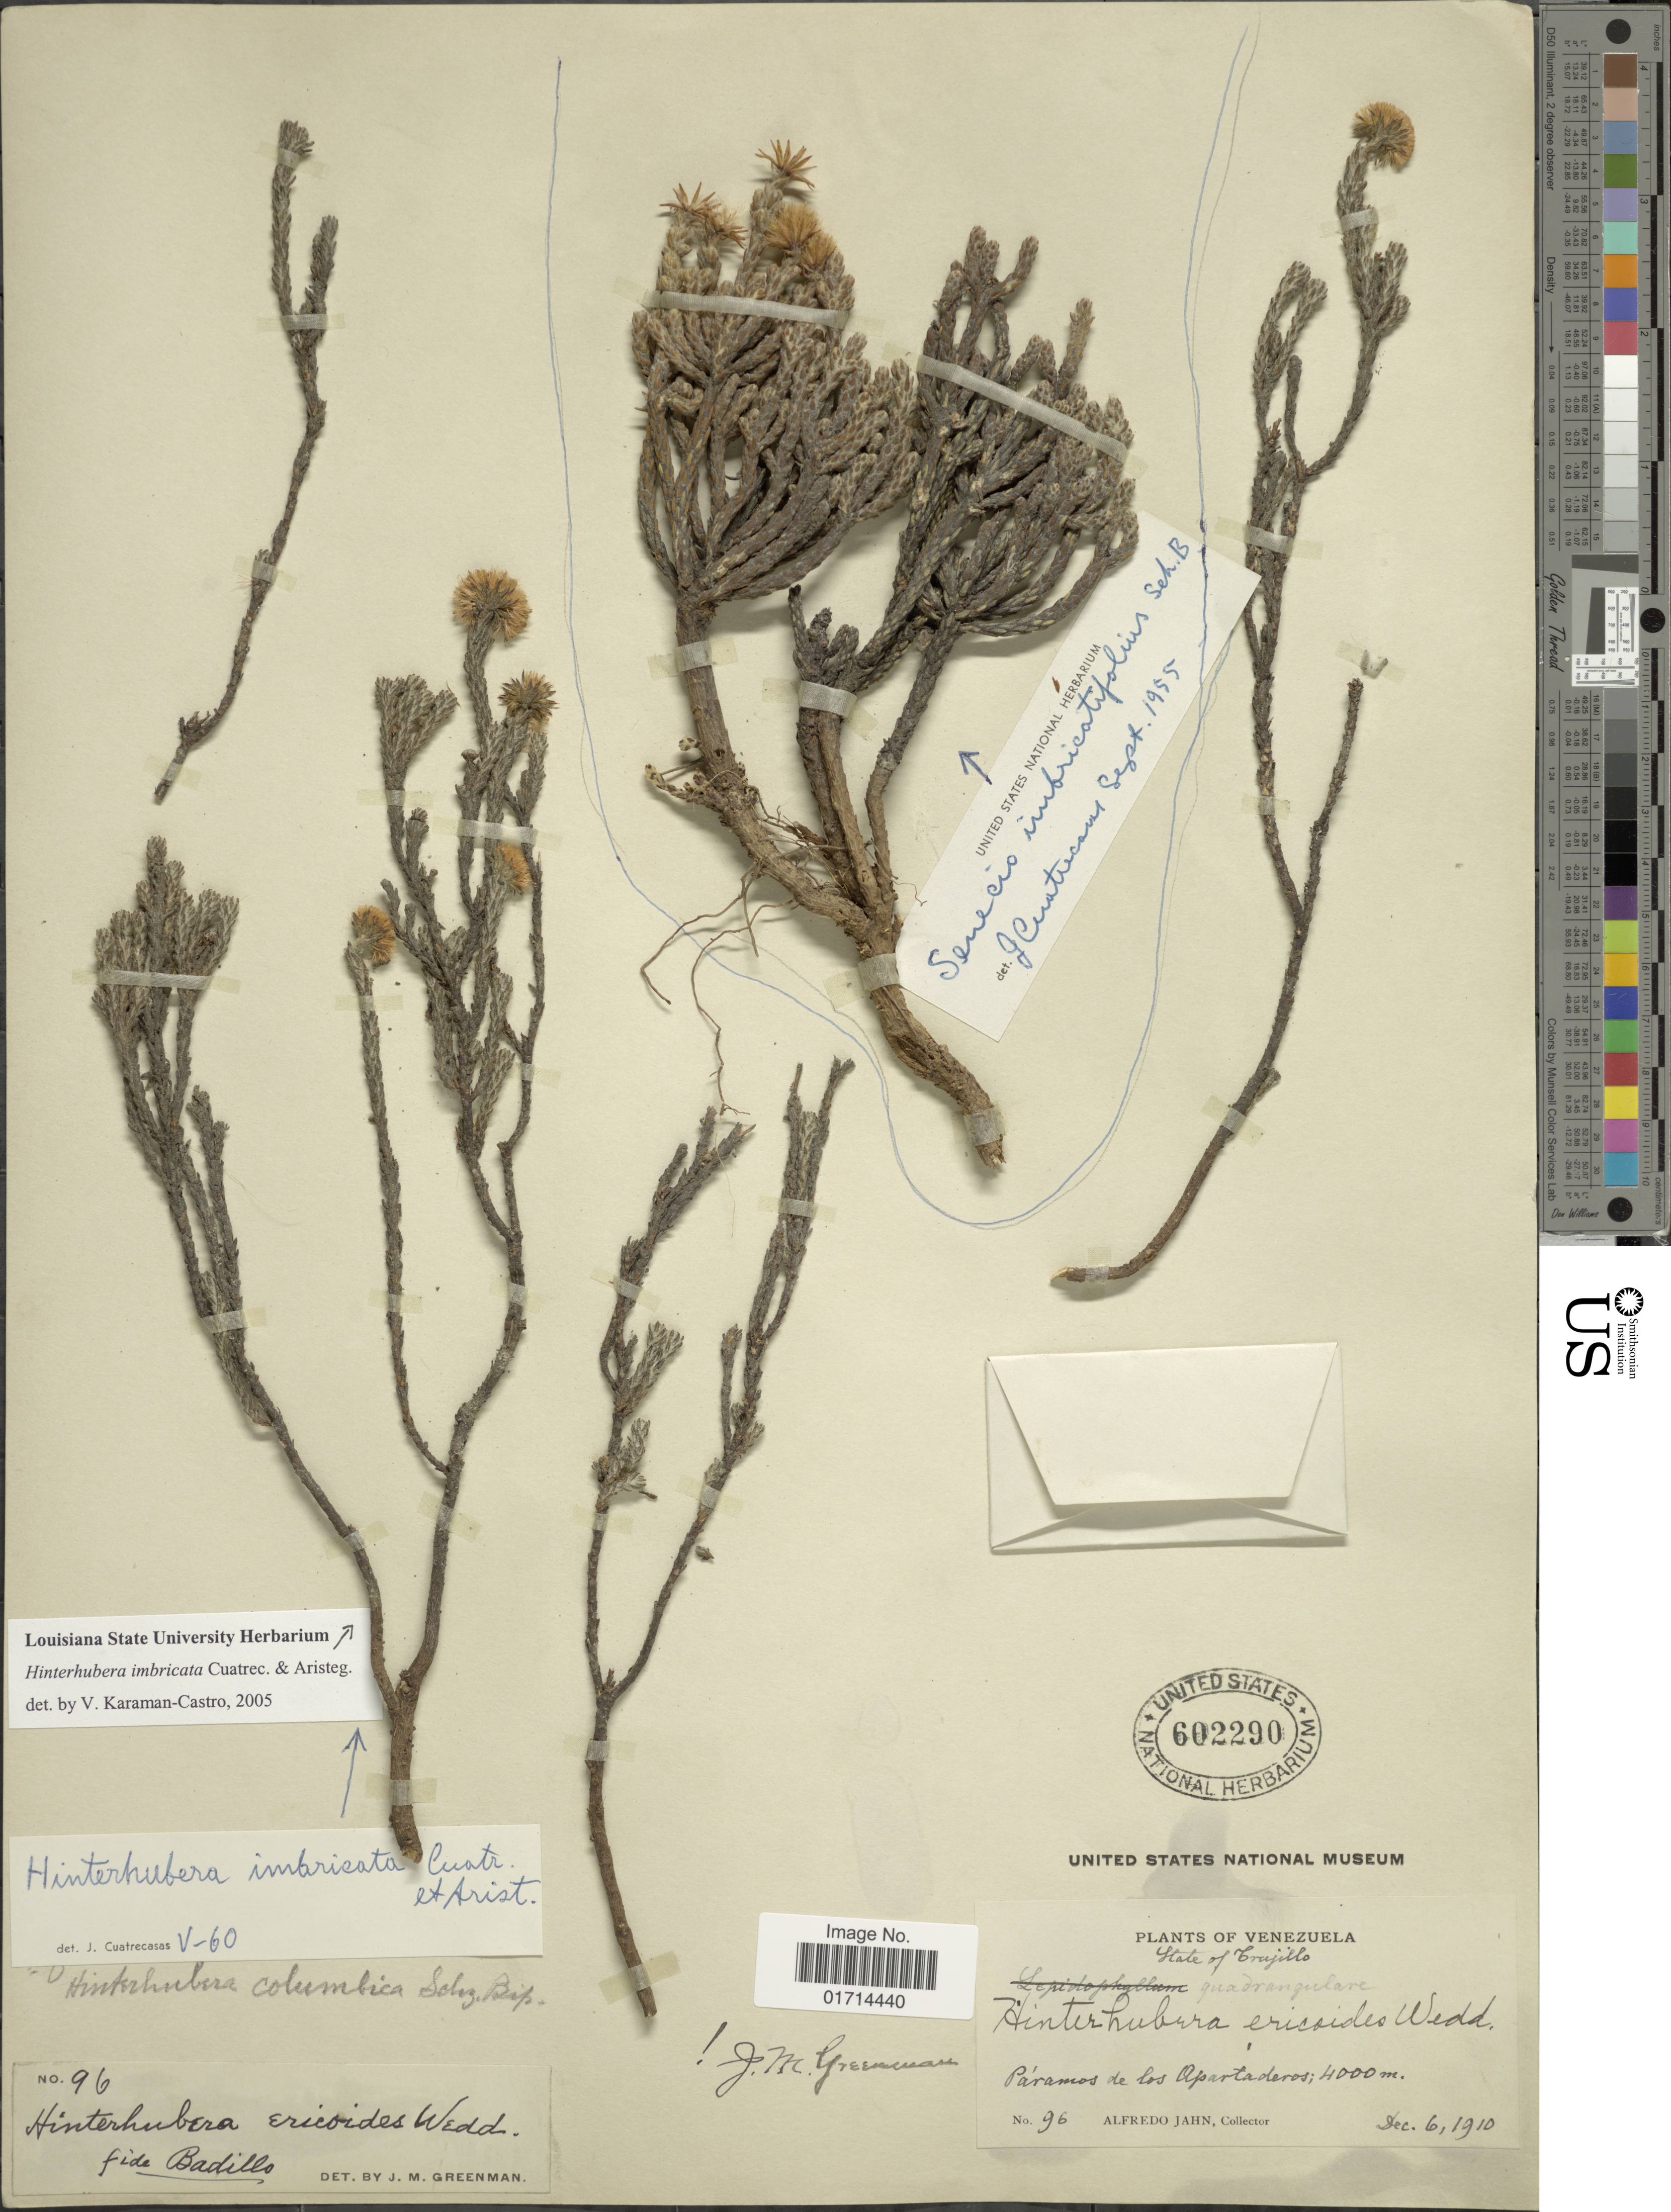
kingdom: Plantae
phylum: Tracheophyta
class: Magnoliopsida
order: Asterales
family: Asteraceae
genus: Hinterhubera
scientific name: Hinterhubera imbricata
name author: Cuatrec. & Aristeg.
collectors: A. Jahn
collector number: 96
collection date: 1910-12-06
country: Venezuela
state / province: Trujillo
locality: State of Trujillo, Paramos de los Apartaderos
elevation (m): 4000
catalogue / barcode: US 602290